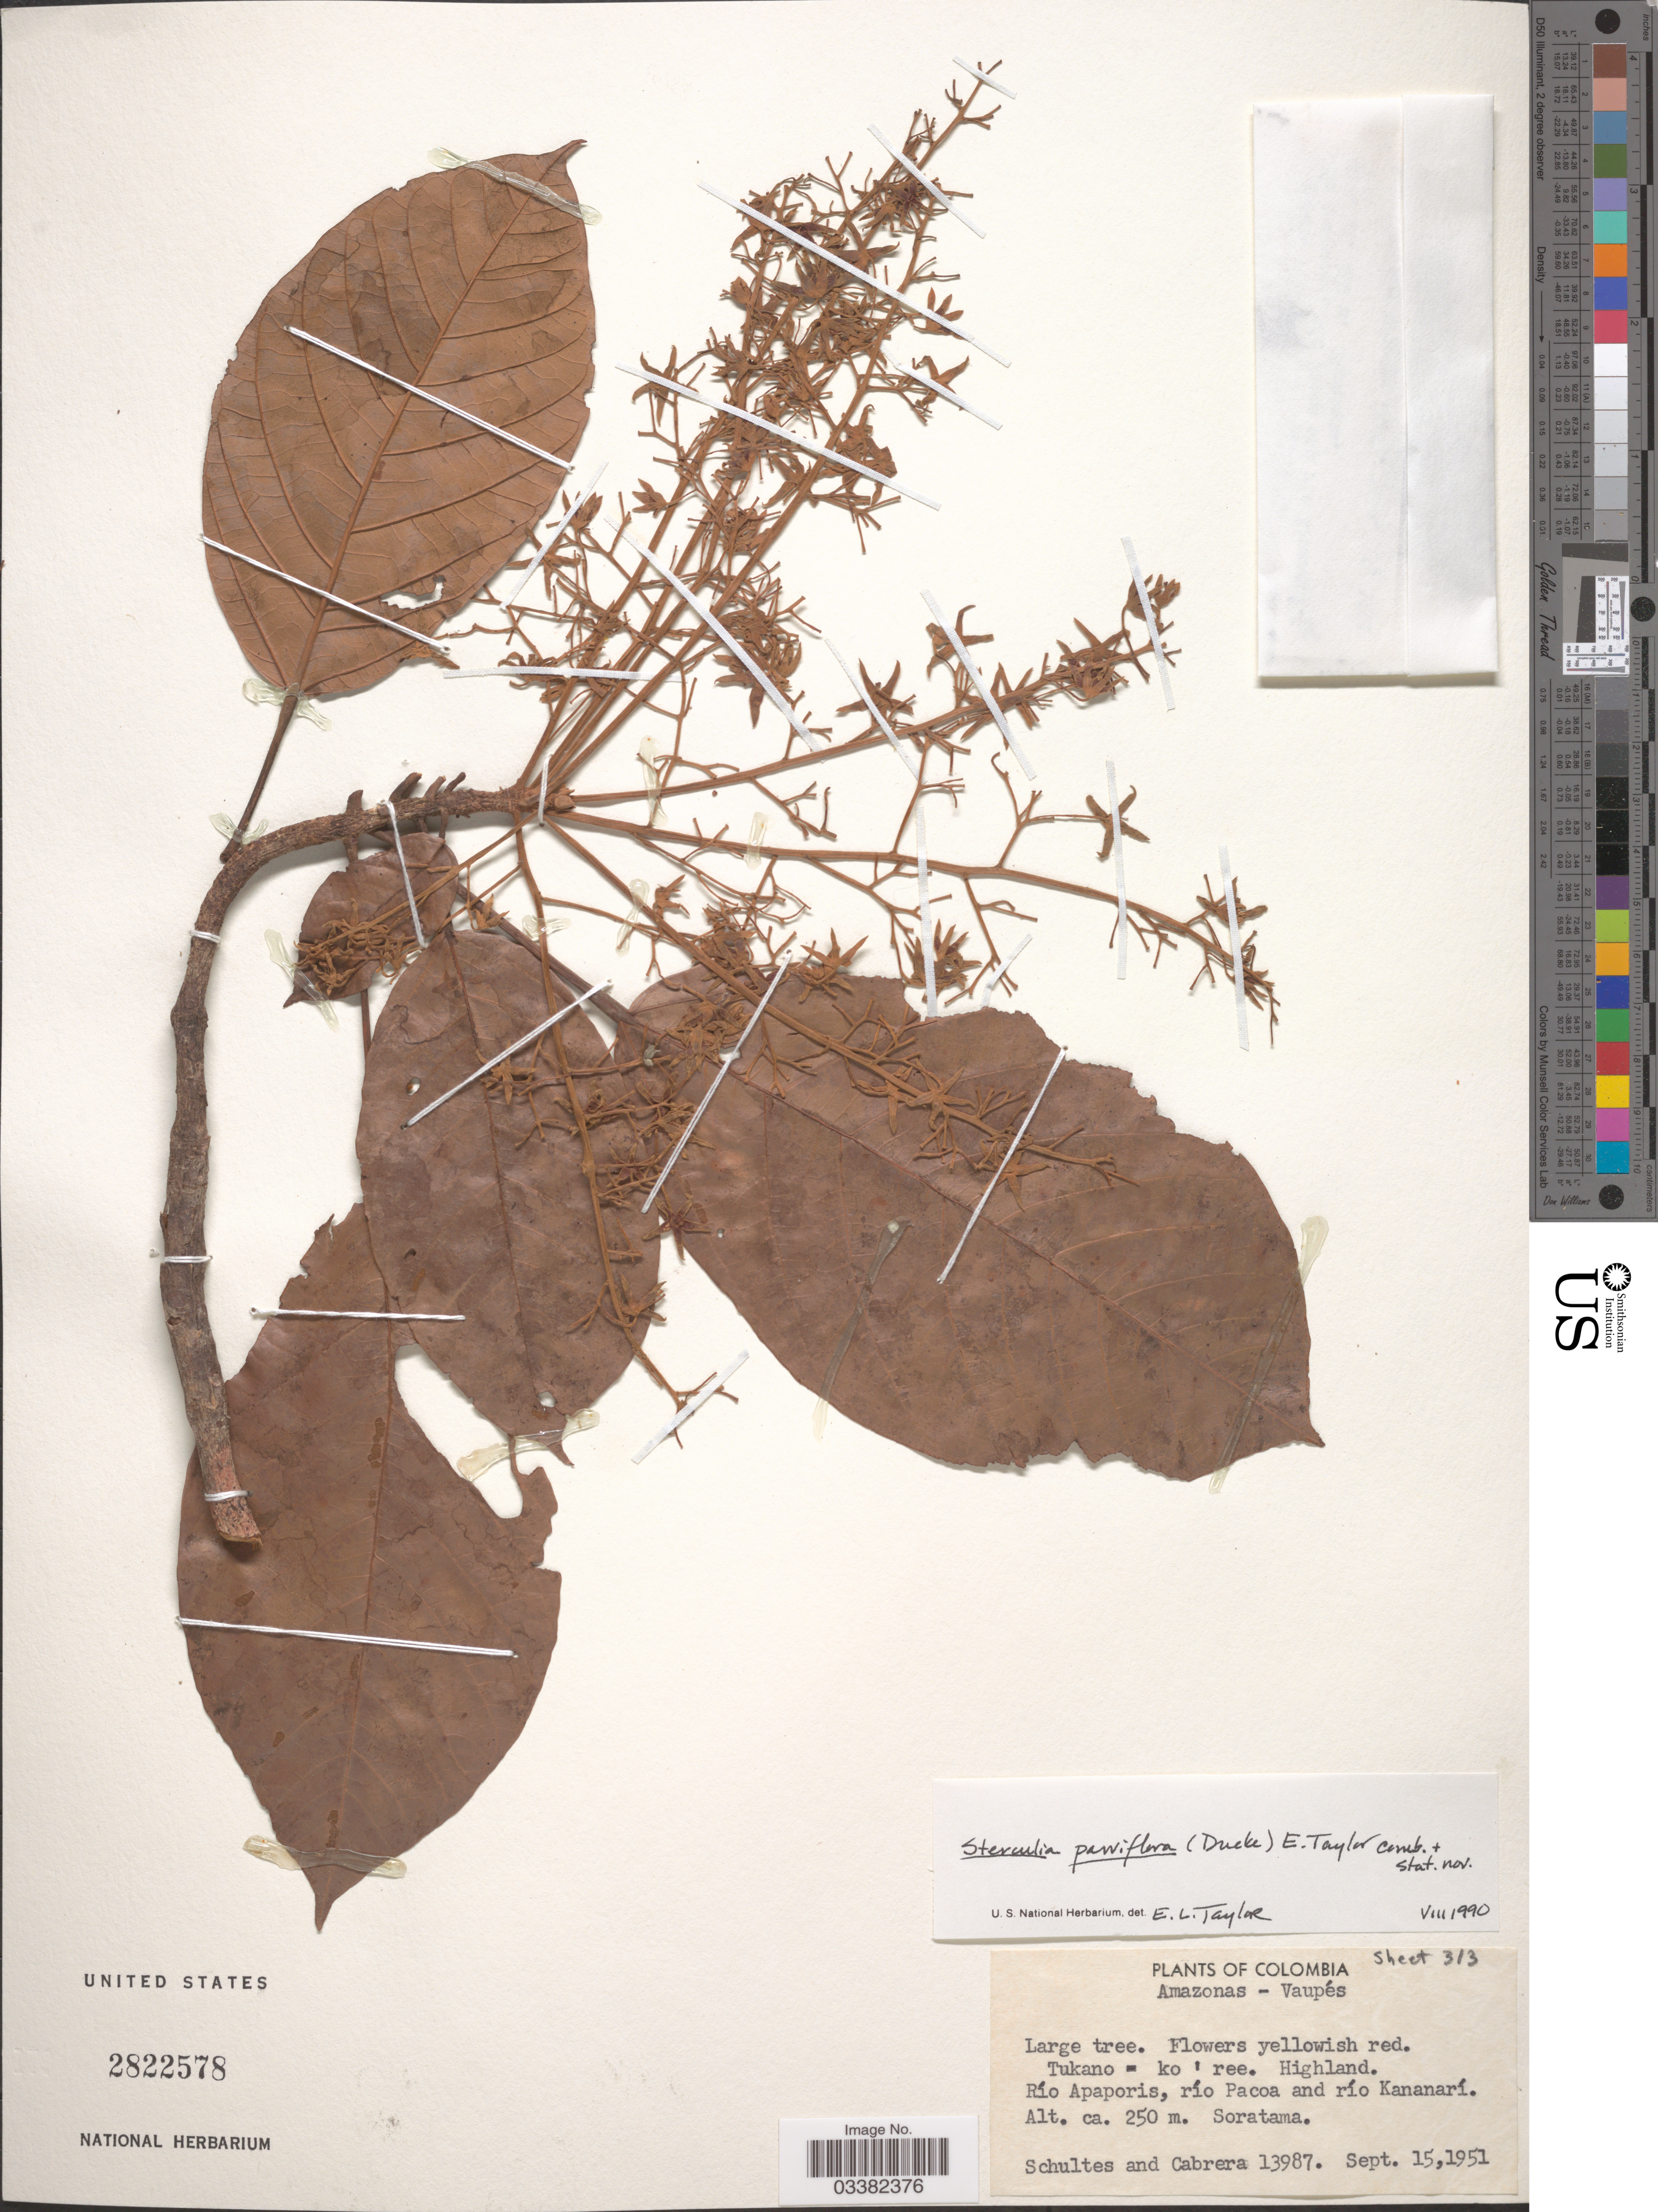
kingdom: Plantae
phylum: Tracheophyta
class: Magnoliopsida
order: Malvales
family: Malvaceae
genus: Sterculia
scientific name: Sterculia kayae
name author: P.E. Berry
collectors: -- Schultes & Cabrera, --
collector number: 13987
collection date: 1951-09-15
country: Colombia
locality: Amazonas-Vaupés. Río Apaporis, río Pacoa and río Kananarí. Soratama.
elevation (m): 250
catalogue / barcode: US 2822578